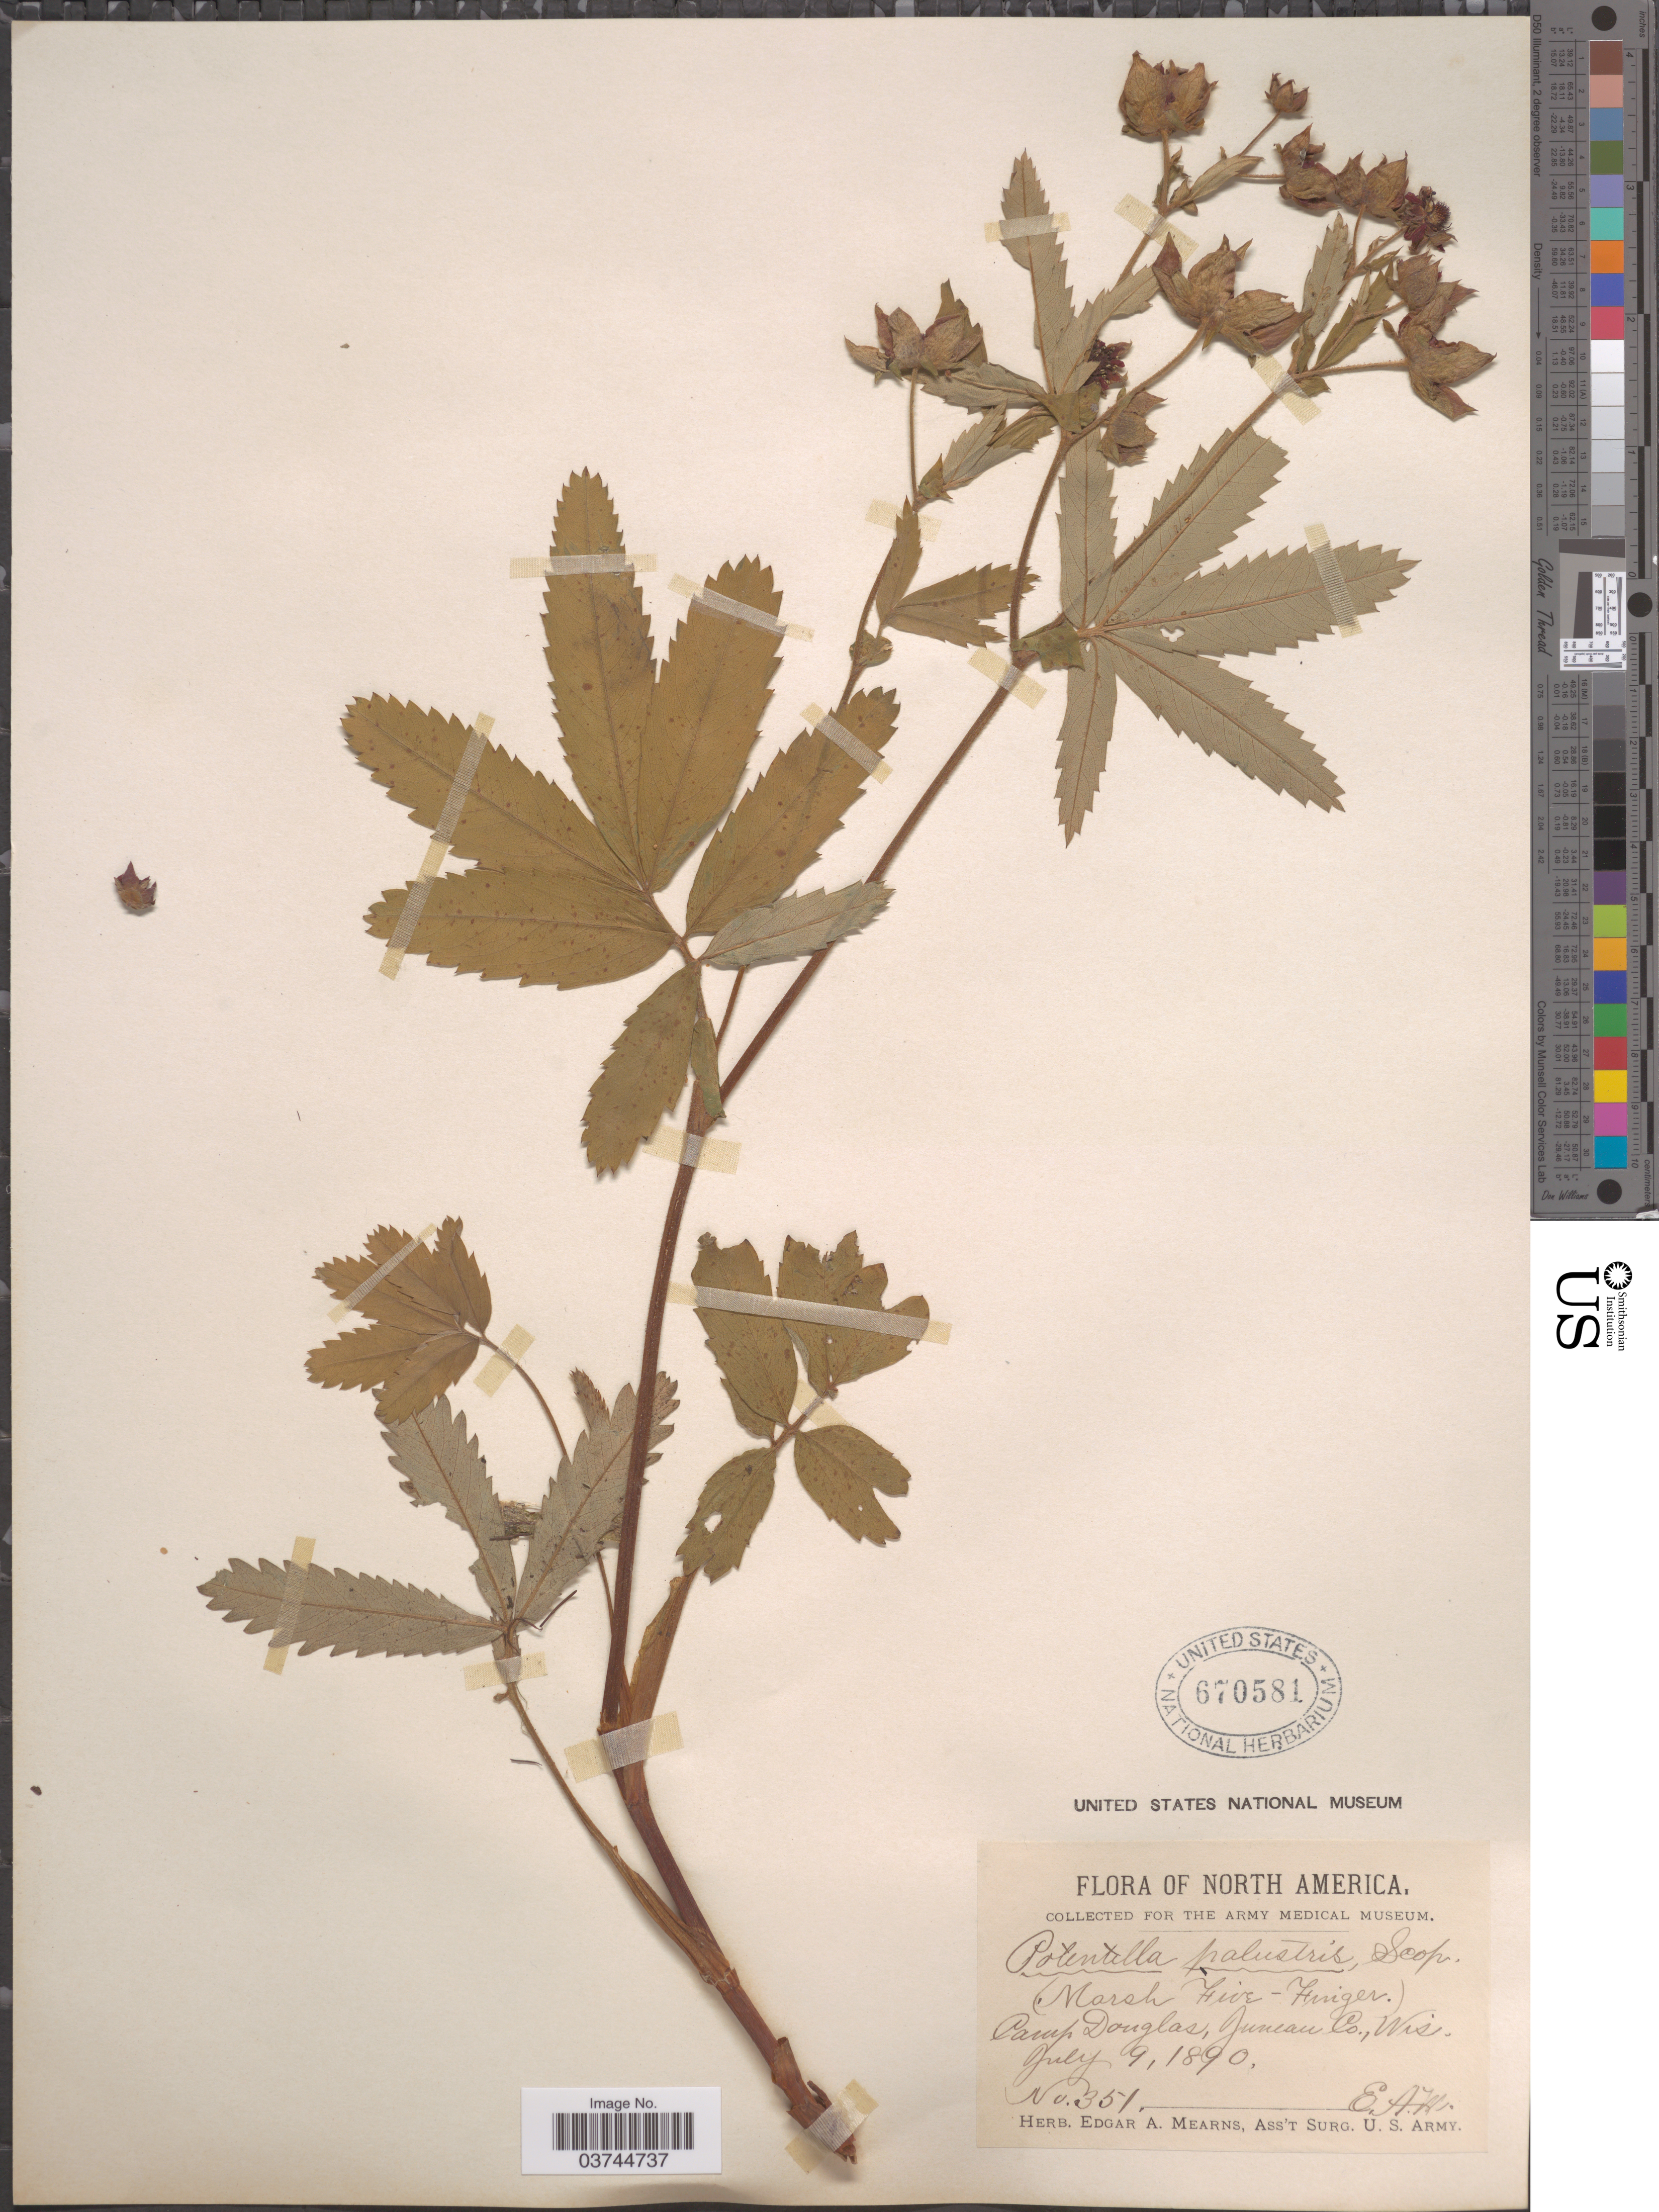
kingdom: Plantae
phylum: Tracheophyta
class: Magnoliopsida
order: Rosales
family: Rosaceae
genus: Comarum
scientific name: Comarum palustre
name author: L.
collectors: E. A. Mearns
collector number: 351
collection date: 1890-07-09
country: United States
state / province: Wisconsin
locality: Camp Douglas, Juneau Co.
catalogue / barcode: US 670581